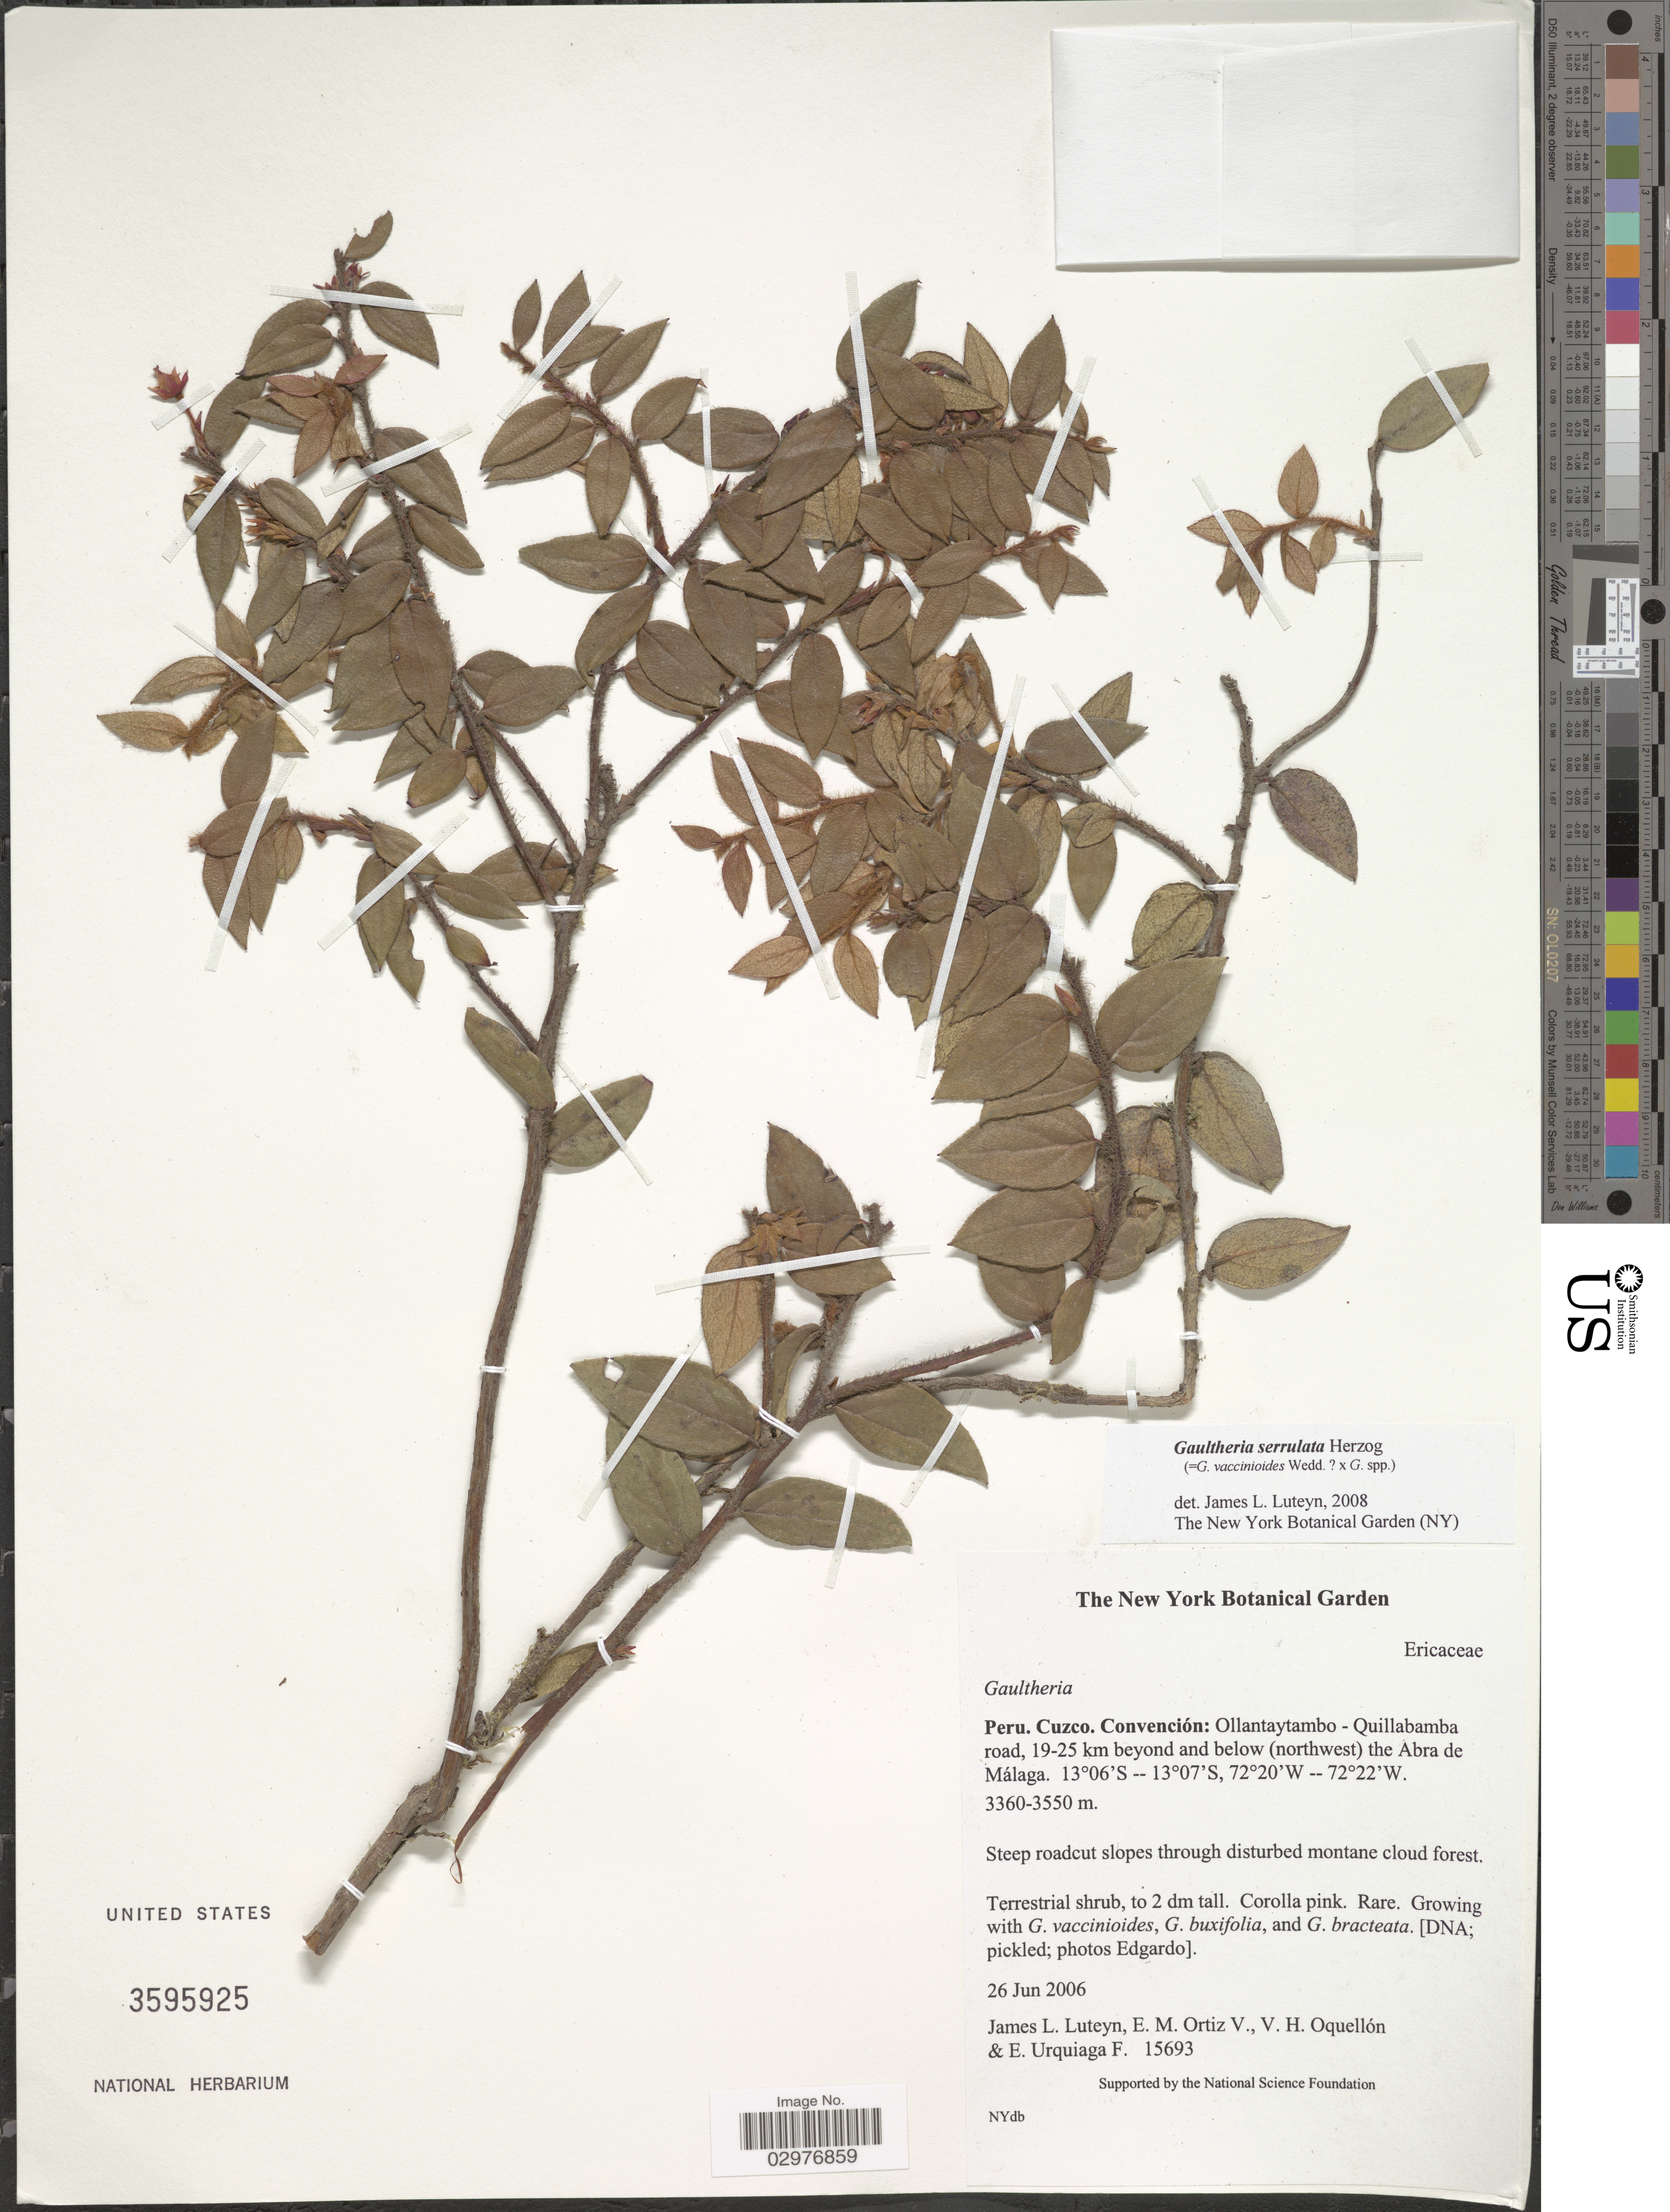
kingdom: Plantae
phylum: Tracheophyta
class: Magnoliopsida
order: Ericales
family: Ericaceae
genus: Gaultheria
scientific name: Gaultheria serrulata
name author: Herzog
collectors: J. L. Luteyn, E. Ortiz V., V. Oquellón & E. Urquiaga F.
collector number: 15693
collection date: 2006-06-26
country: Peru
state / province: Cusco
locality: Cuzco. Convención: Ollantaytambo-Quillabamba road, 19-25 km beyond and below (northwest) the Abra de Málaga.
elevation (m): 3360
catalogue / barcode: US 3595925